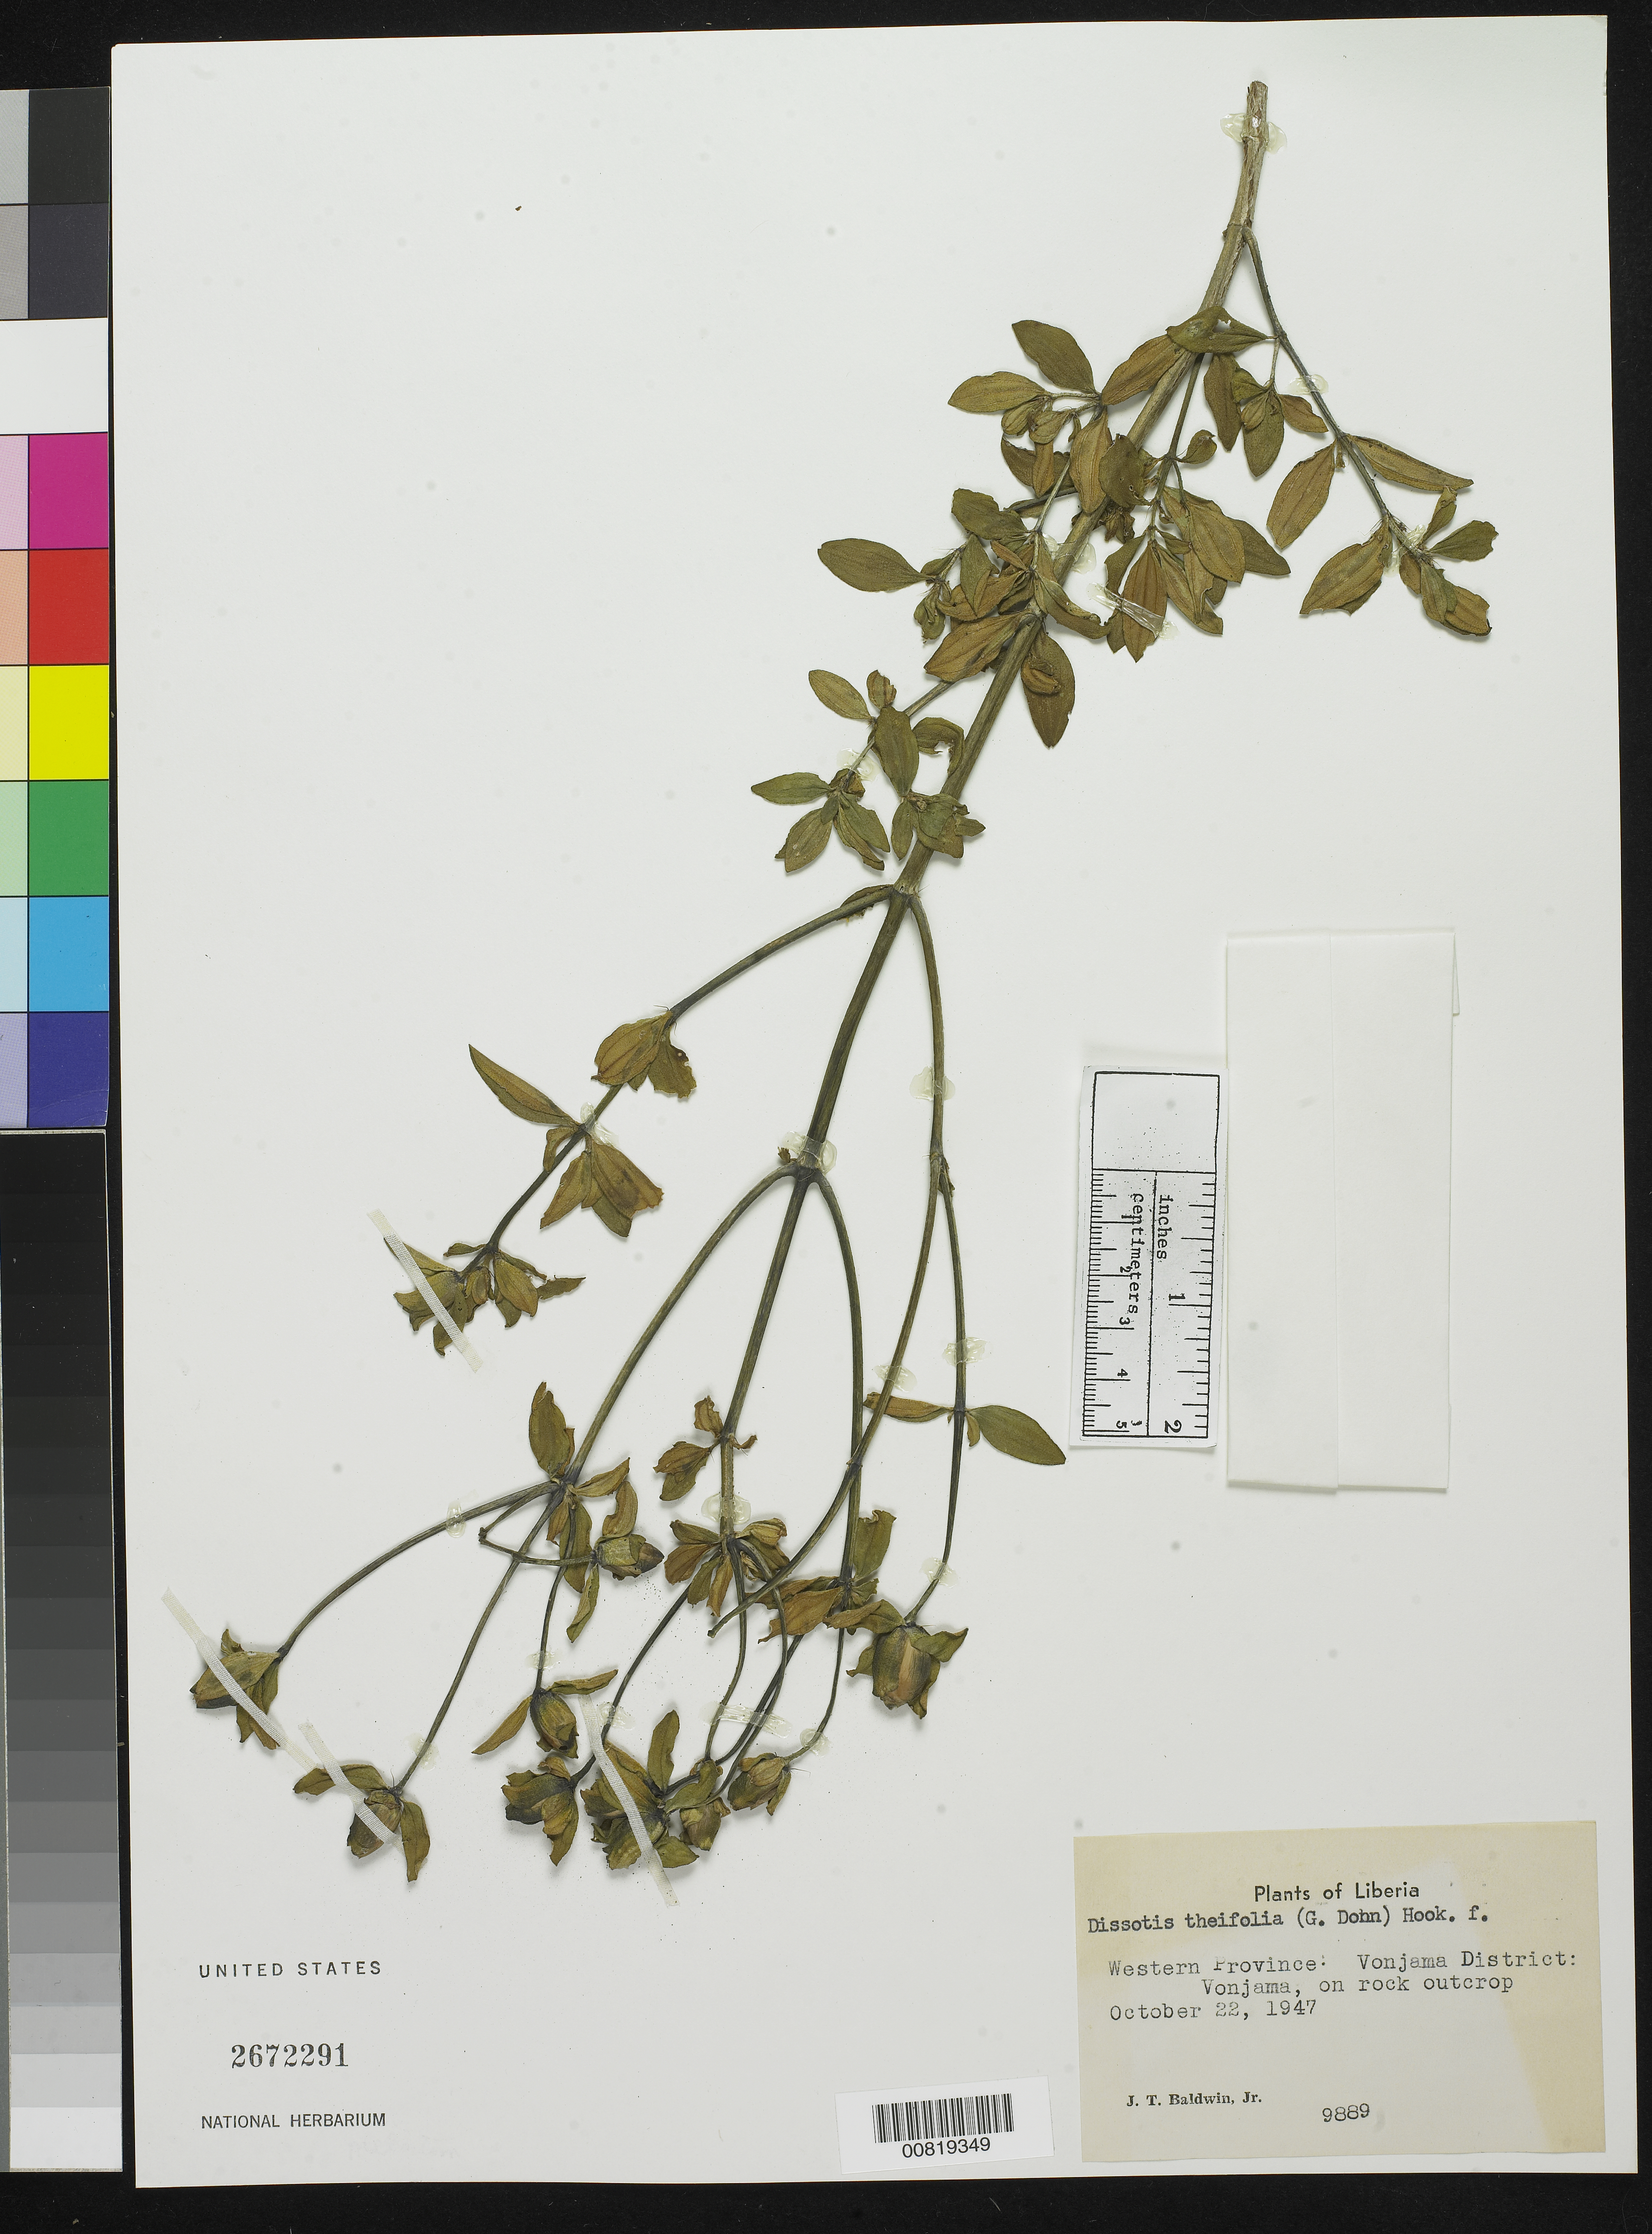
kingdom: Plantae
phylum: Tracheophyta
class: Magnoliopsida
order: Myrtales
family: Melastomataceae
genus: Melastomastrum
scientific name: Melastomastrum theifolium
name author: (G. Don) A. Fern. & R. Fern.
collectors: J. T. Baldwin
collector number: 9889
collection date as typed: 22 Oct 1947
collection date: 1947-10-22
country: Liberia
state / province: Lofa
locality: Western Province: Vonjama District, Vonjama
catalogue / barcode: US 2672291